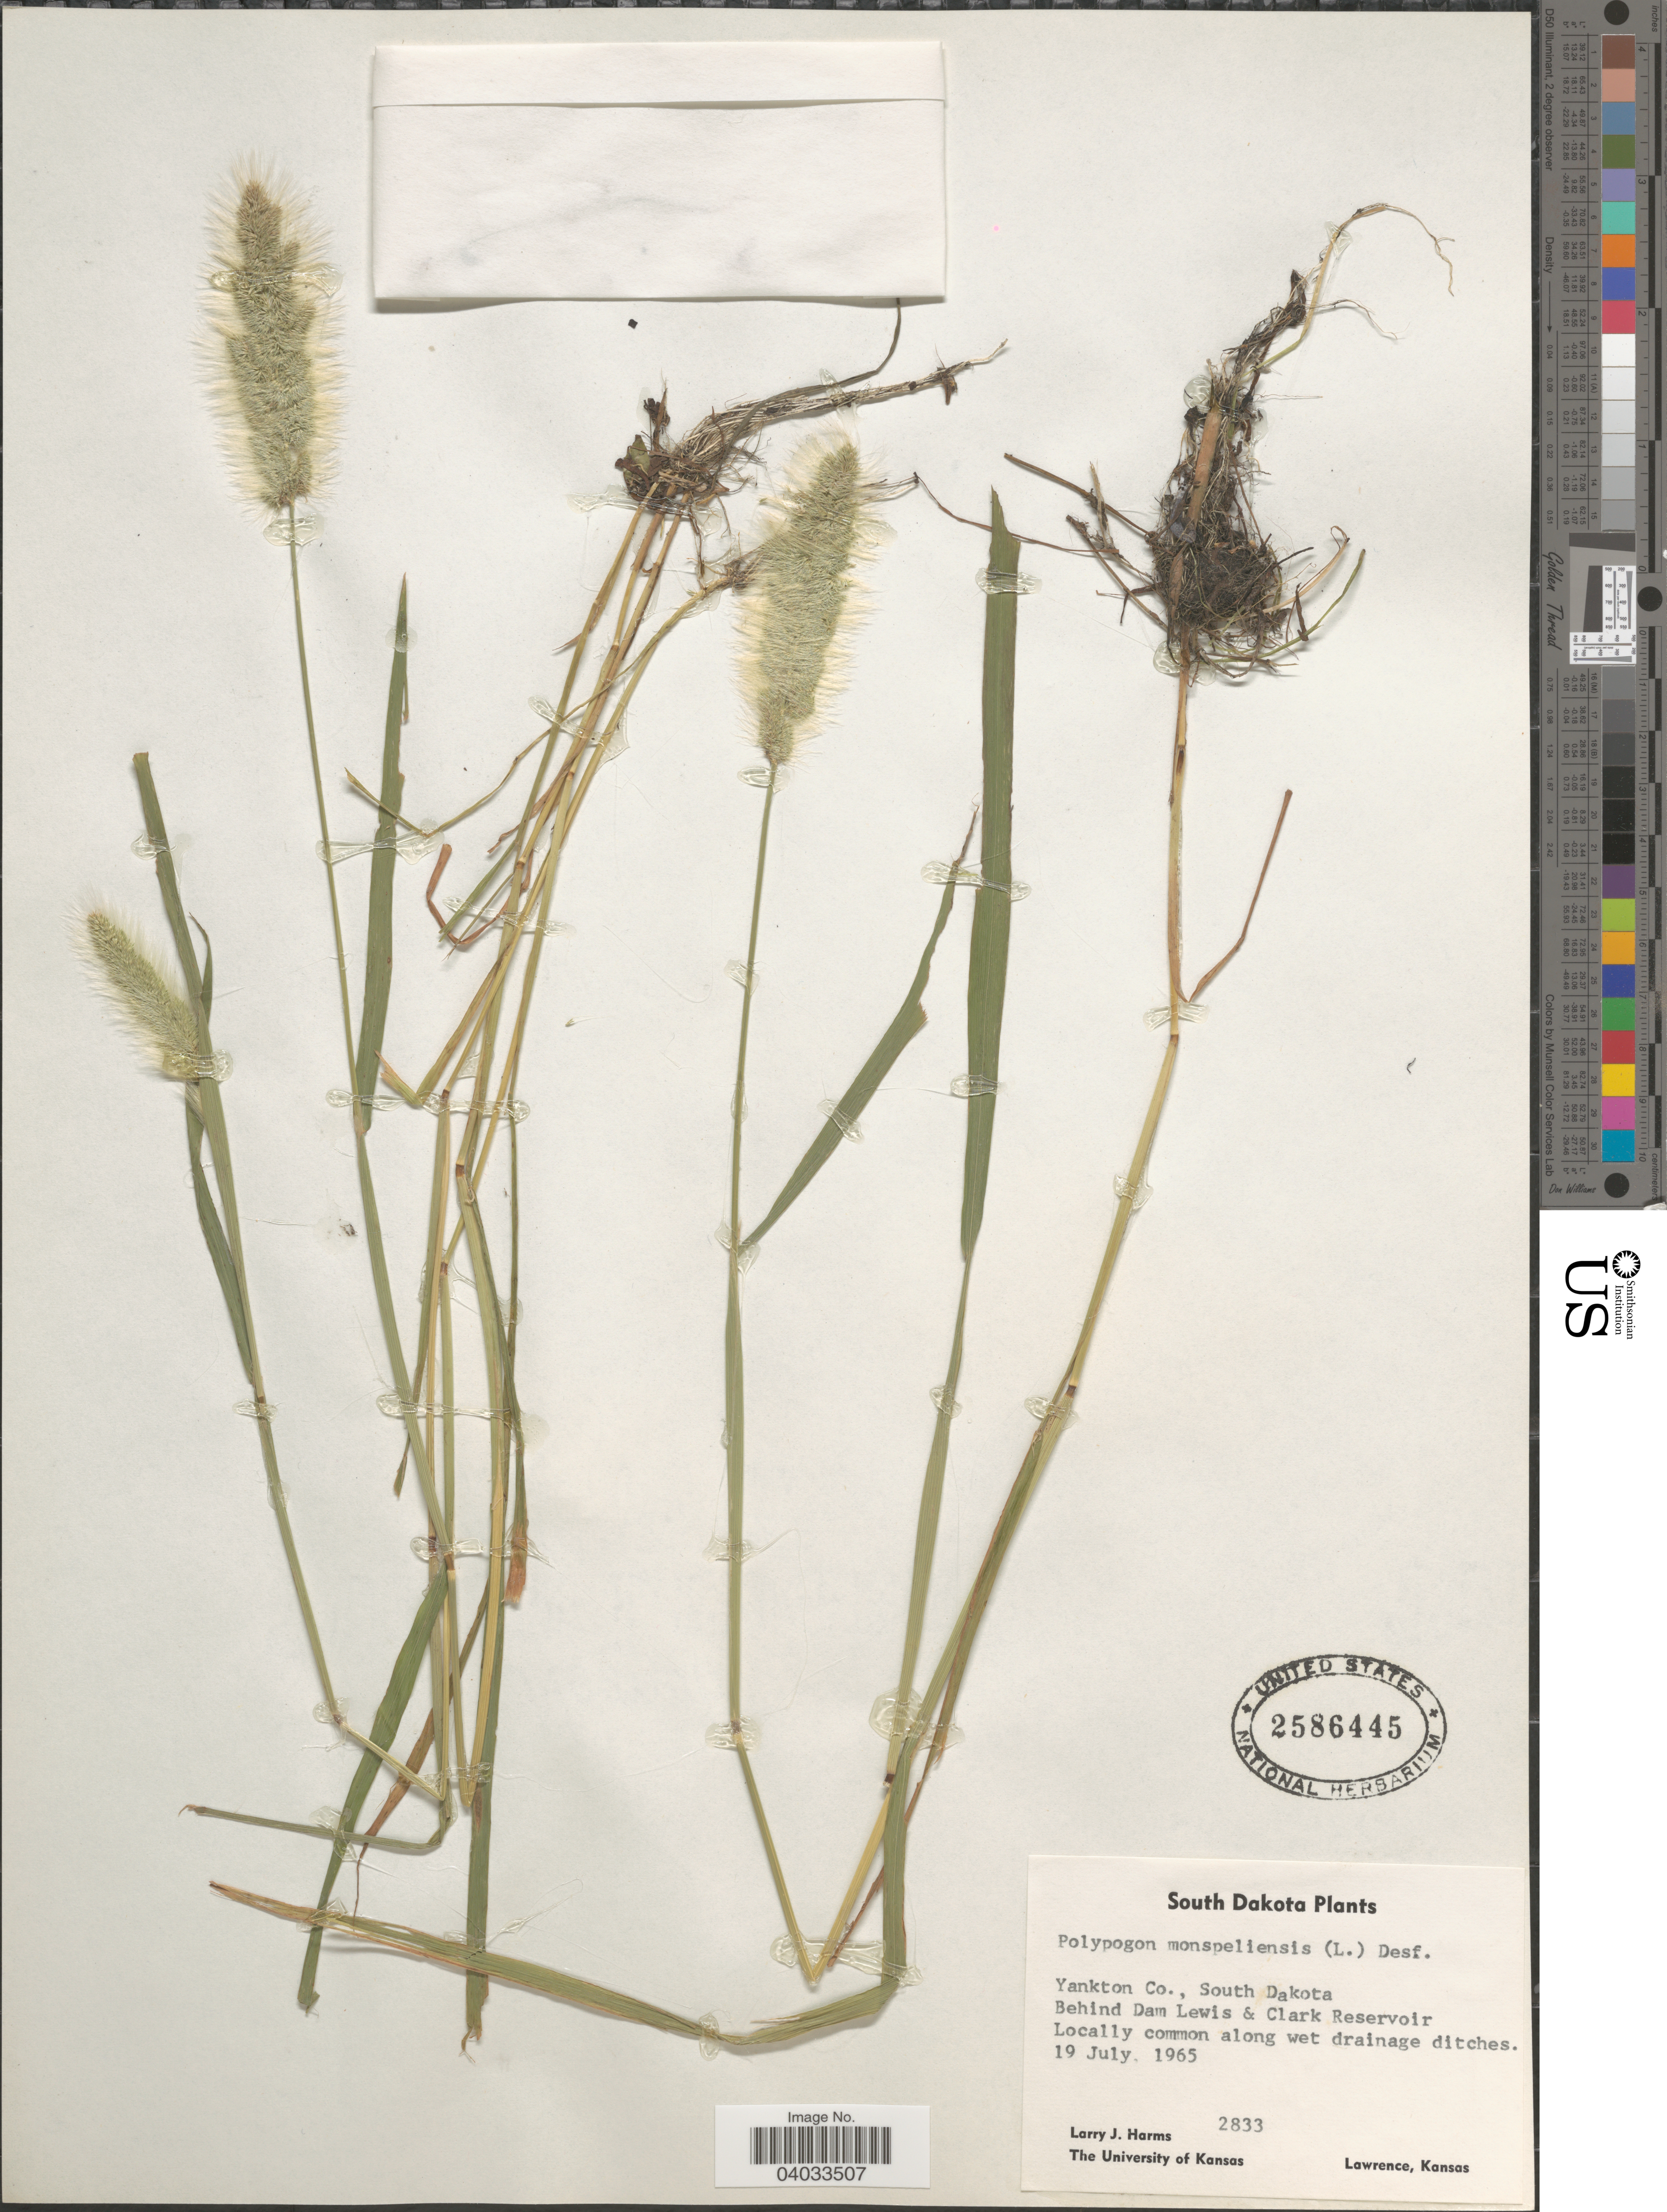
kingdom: Plantae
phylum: Tracheophyta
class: Liliopsida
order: Poales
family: Poaceae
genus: Polypogon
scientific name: Polypogon monspeliensis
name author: (L.) Desf.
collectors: L. Harms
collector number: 2833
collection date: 1965-07-19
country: United States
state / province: South Dakota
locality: Yankton Co. Behind Dam Lewis & Clark Reservoir.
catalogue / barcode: US 2586445